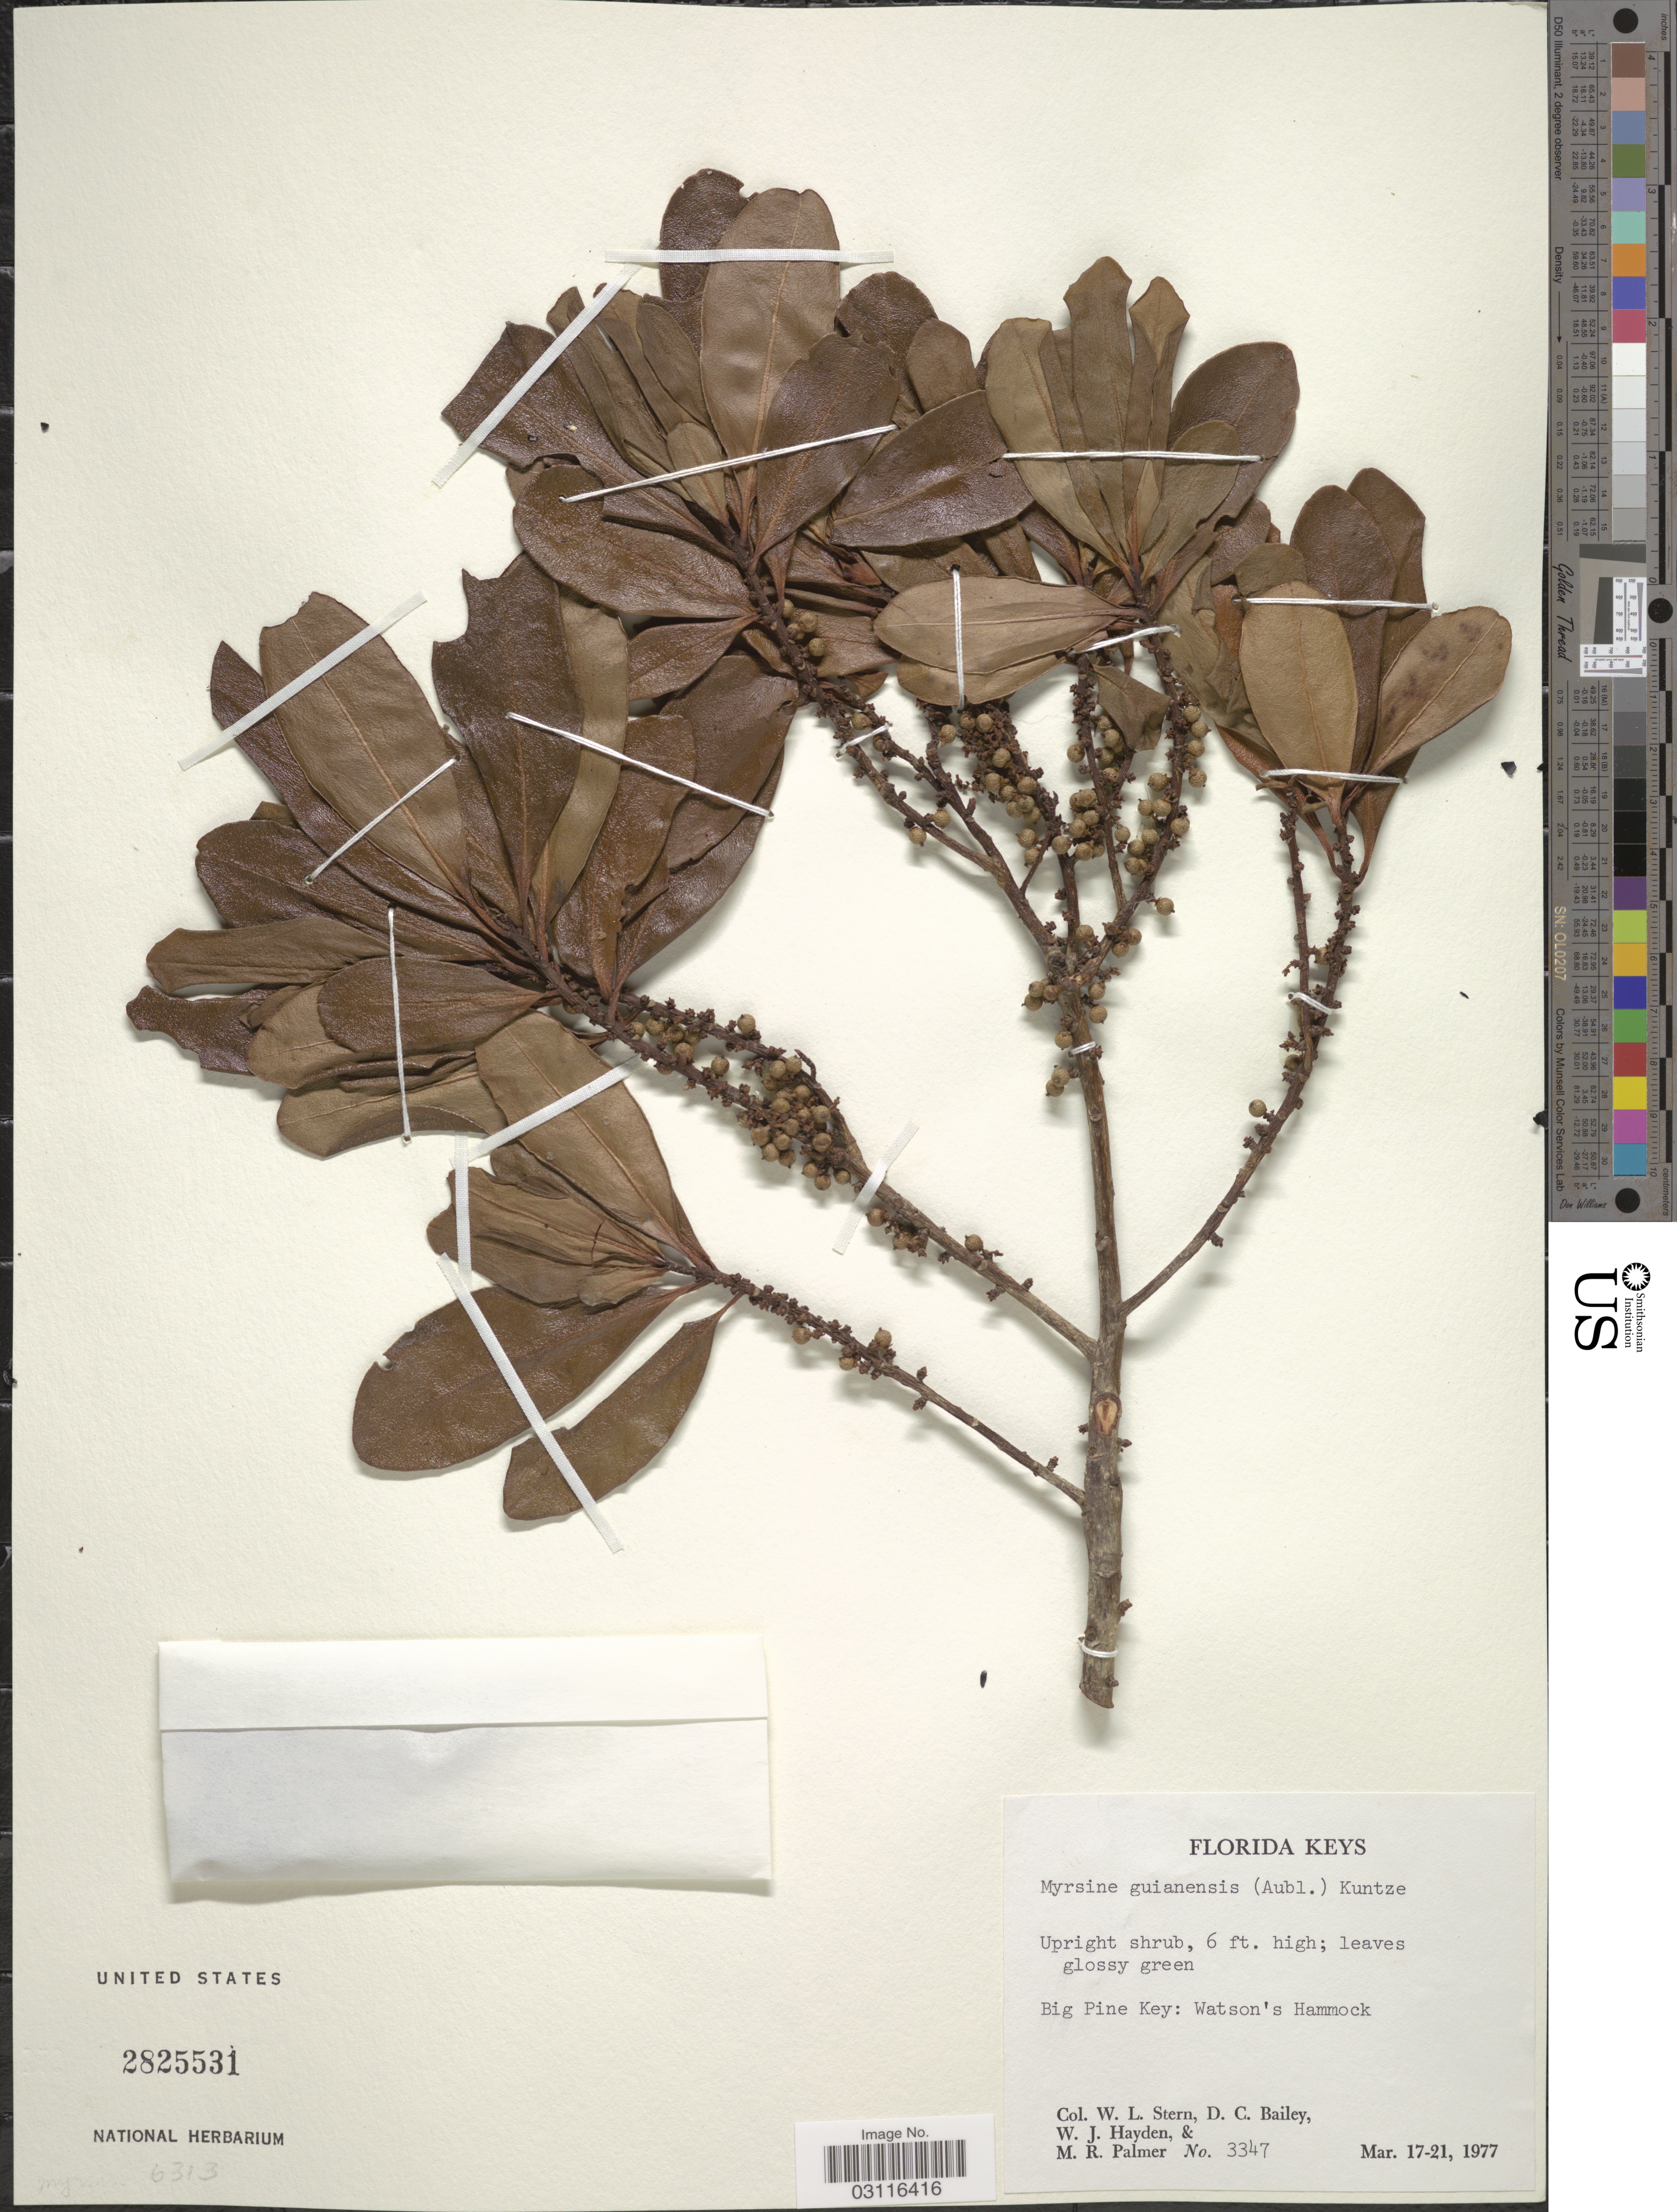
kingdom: Plantae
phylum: Tracheophyta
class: Magnoliopsida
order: Ericales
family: Primulaceae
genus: Myrsine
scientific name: Myrsine guianensis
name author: (Aubl.) Kuntze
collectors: W. L. Stern, D. C. Bailey, W. Hayden & M. R. Palmer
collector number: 3347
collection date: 1977-03-17/1977-03-21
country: United States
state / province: Florida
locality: Florida Keys. Big Pine Key: Watson's Hammock.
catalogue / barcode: US 2825531